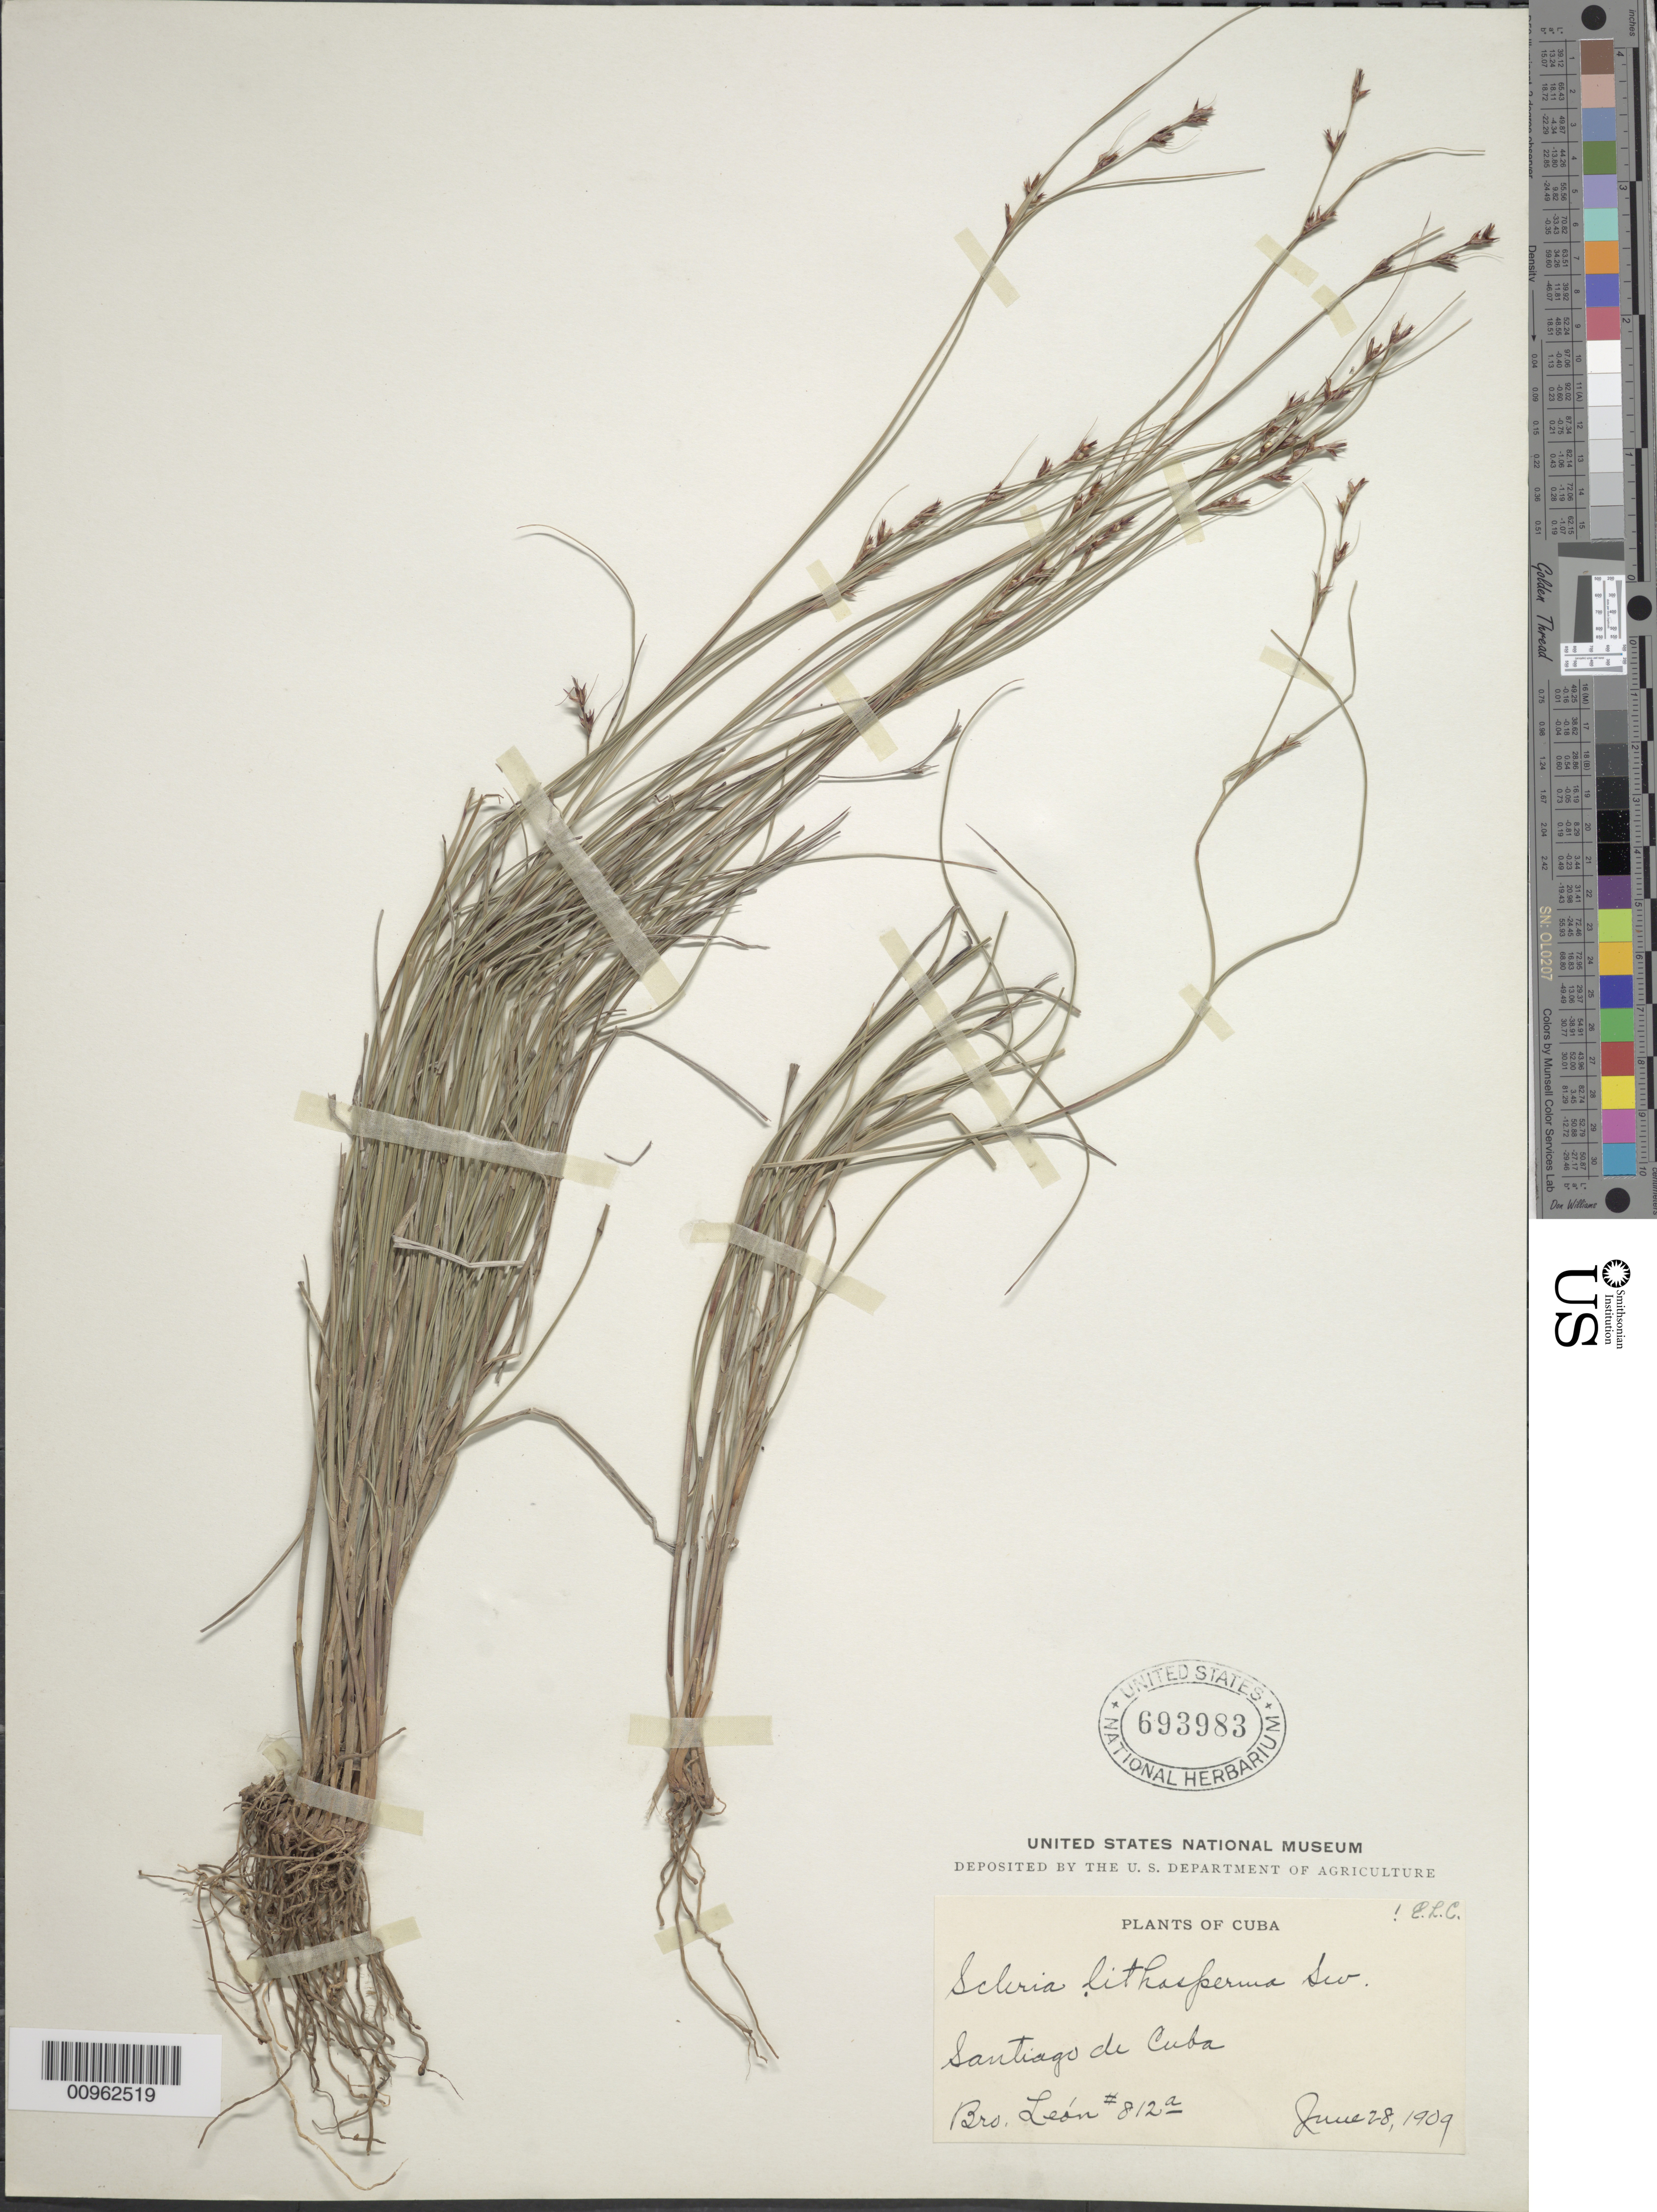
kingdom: Plantae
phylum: Tracheophyta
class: Liliopsida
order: Poales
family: Cyperaceae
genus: Scleria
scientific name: Scleria lithosperma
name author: (L.) Sw.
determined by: Core, E. L.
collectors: Bro. León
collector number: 812A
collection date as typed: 28 Jun 1909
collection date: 1909-06-28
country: Cuba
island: Cuba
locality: Santiago de Cuba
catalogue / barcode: US 693983